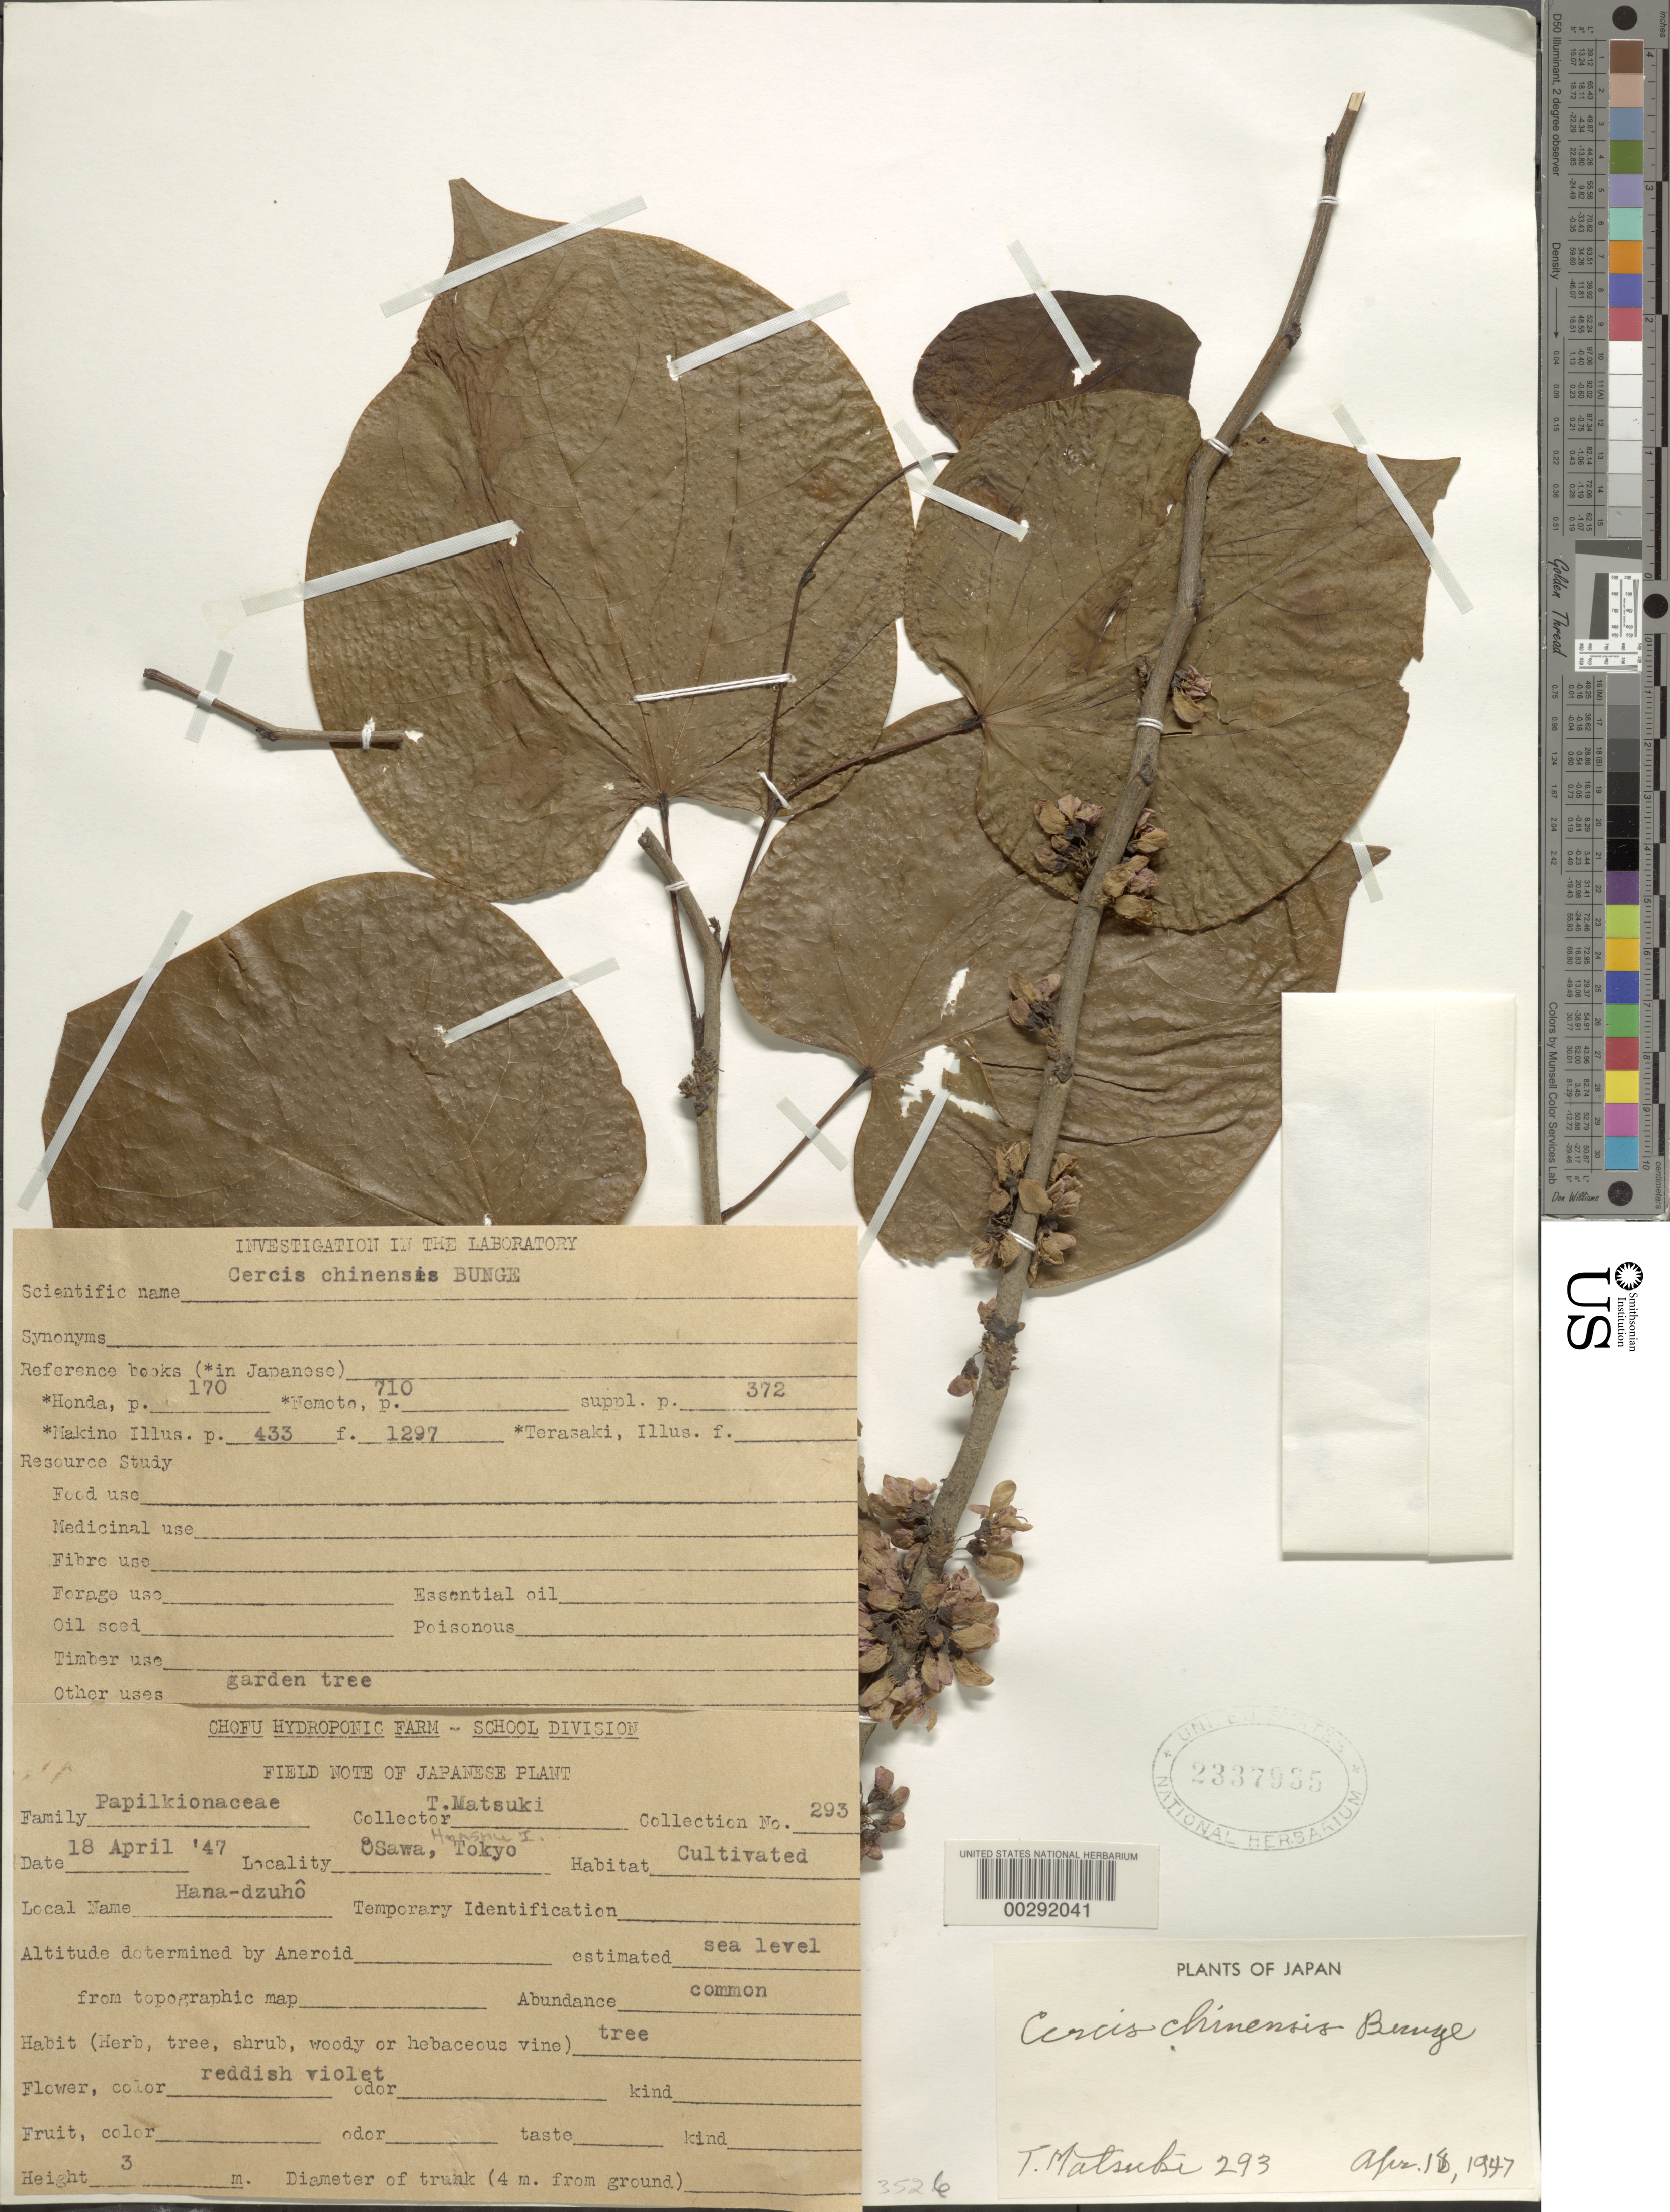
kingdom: Plantae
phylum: Tracheophyta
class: Magnoliopsida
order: Fabales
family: Fabaceae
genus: Cercis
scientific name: Cercis chinensis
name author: Bunge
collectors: T. Matsuki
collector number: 293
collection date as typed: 18 Apr 1947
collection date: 1947-04-18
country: Japan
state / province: Tokyo, Federal City of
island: Honshu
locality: Osawa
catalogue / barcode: US 2337935